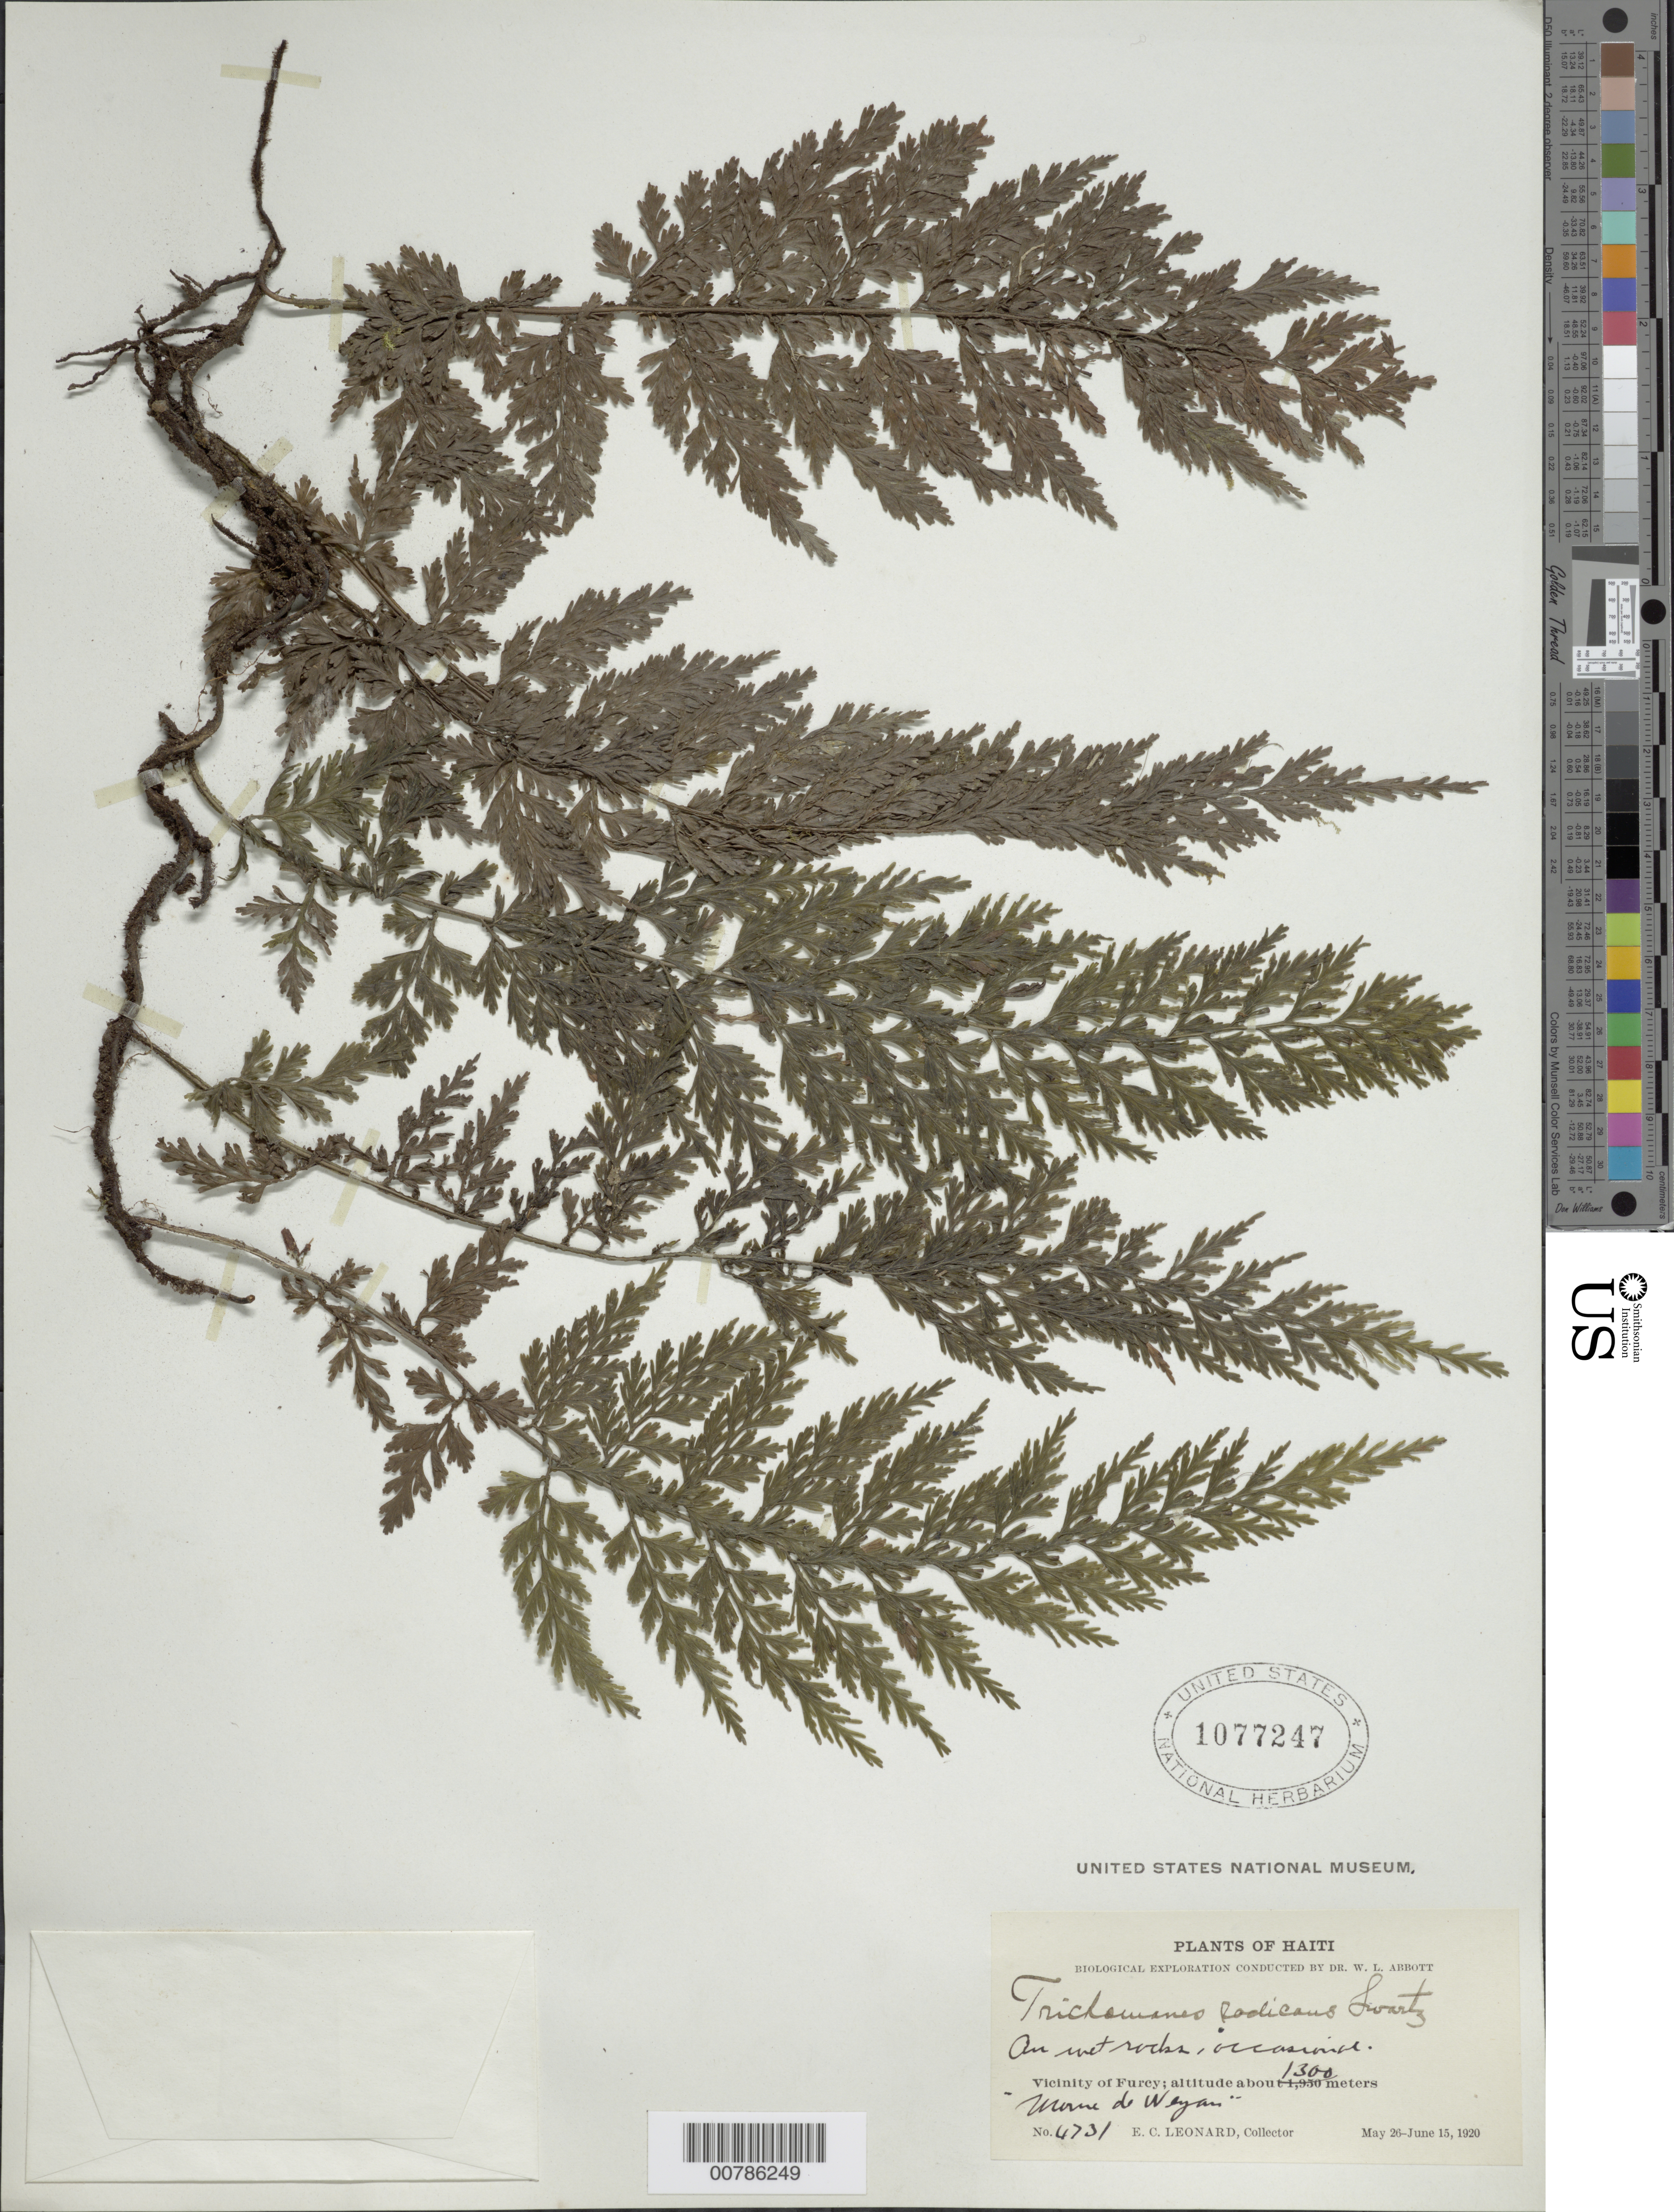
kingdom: Plantae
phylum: Tracheophyta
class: Polypodiopsida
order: Hymenophyllales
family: Hymenophyllaceae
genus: Vandenboschia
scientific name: Vandenboschia radicans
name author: (Sw.) Copel.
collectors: E. C. Leonard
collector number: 4731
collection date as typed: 26 May 1920 15 Jun 1920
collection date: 1920-05-26/1920-06-15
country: Haiti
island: Hispaniola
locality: Furcy, vicinity; Morne de Weyan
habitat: On wet rocks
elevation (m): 1300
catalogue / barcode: US 1077247